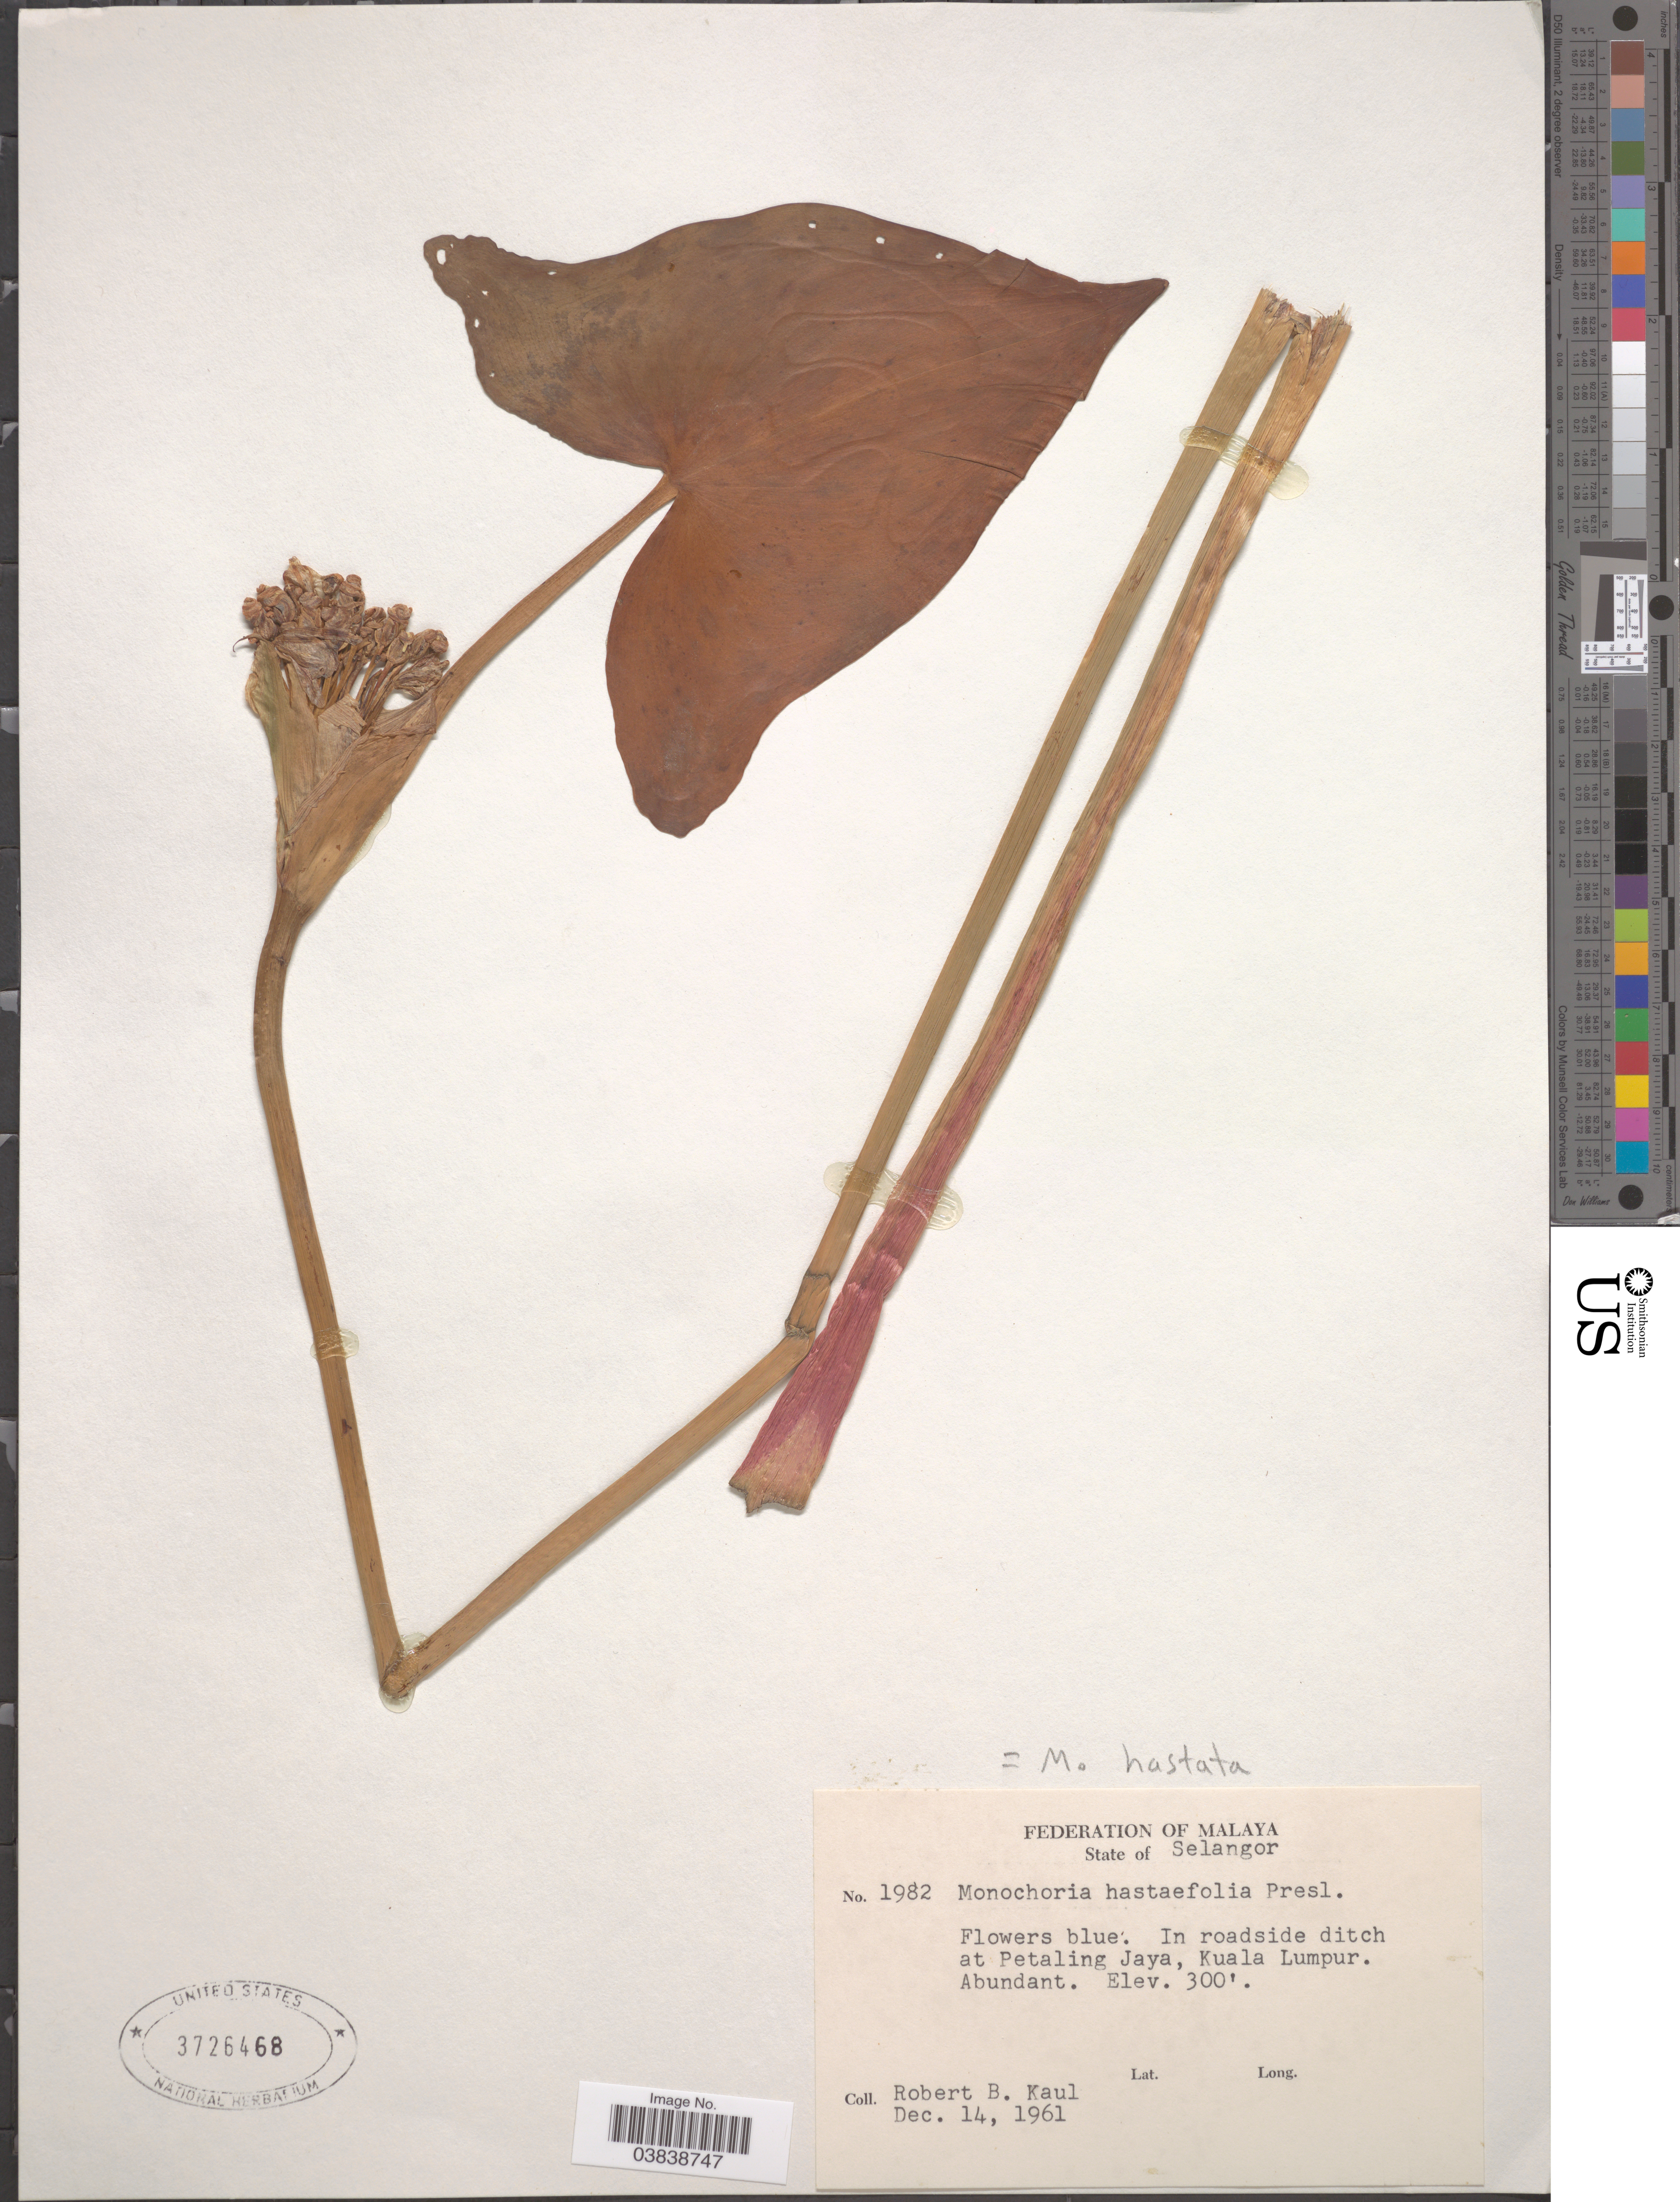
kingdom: Plantae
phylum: Tracheophyta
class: Liliopsida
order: Commelinales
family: Pontederiaceae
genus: Monochoria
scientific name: Monochoria hastifolia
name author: C. Presl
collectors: R. Kaul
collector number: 1982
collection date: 1961-12-14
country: Malaysia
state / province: Selangor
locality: Malaya. In roadside ditch at Petaling Jaya, Kuala Lumpur.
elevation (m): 91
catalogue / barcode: US 3726468